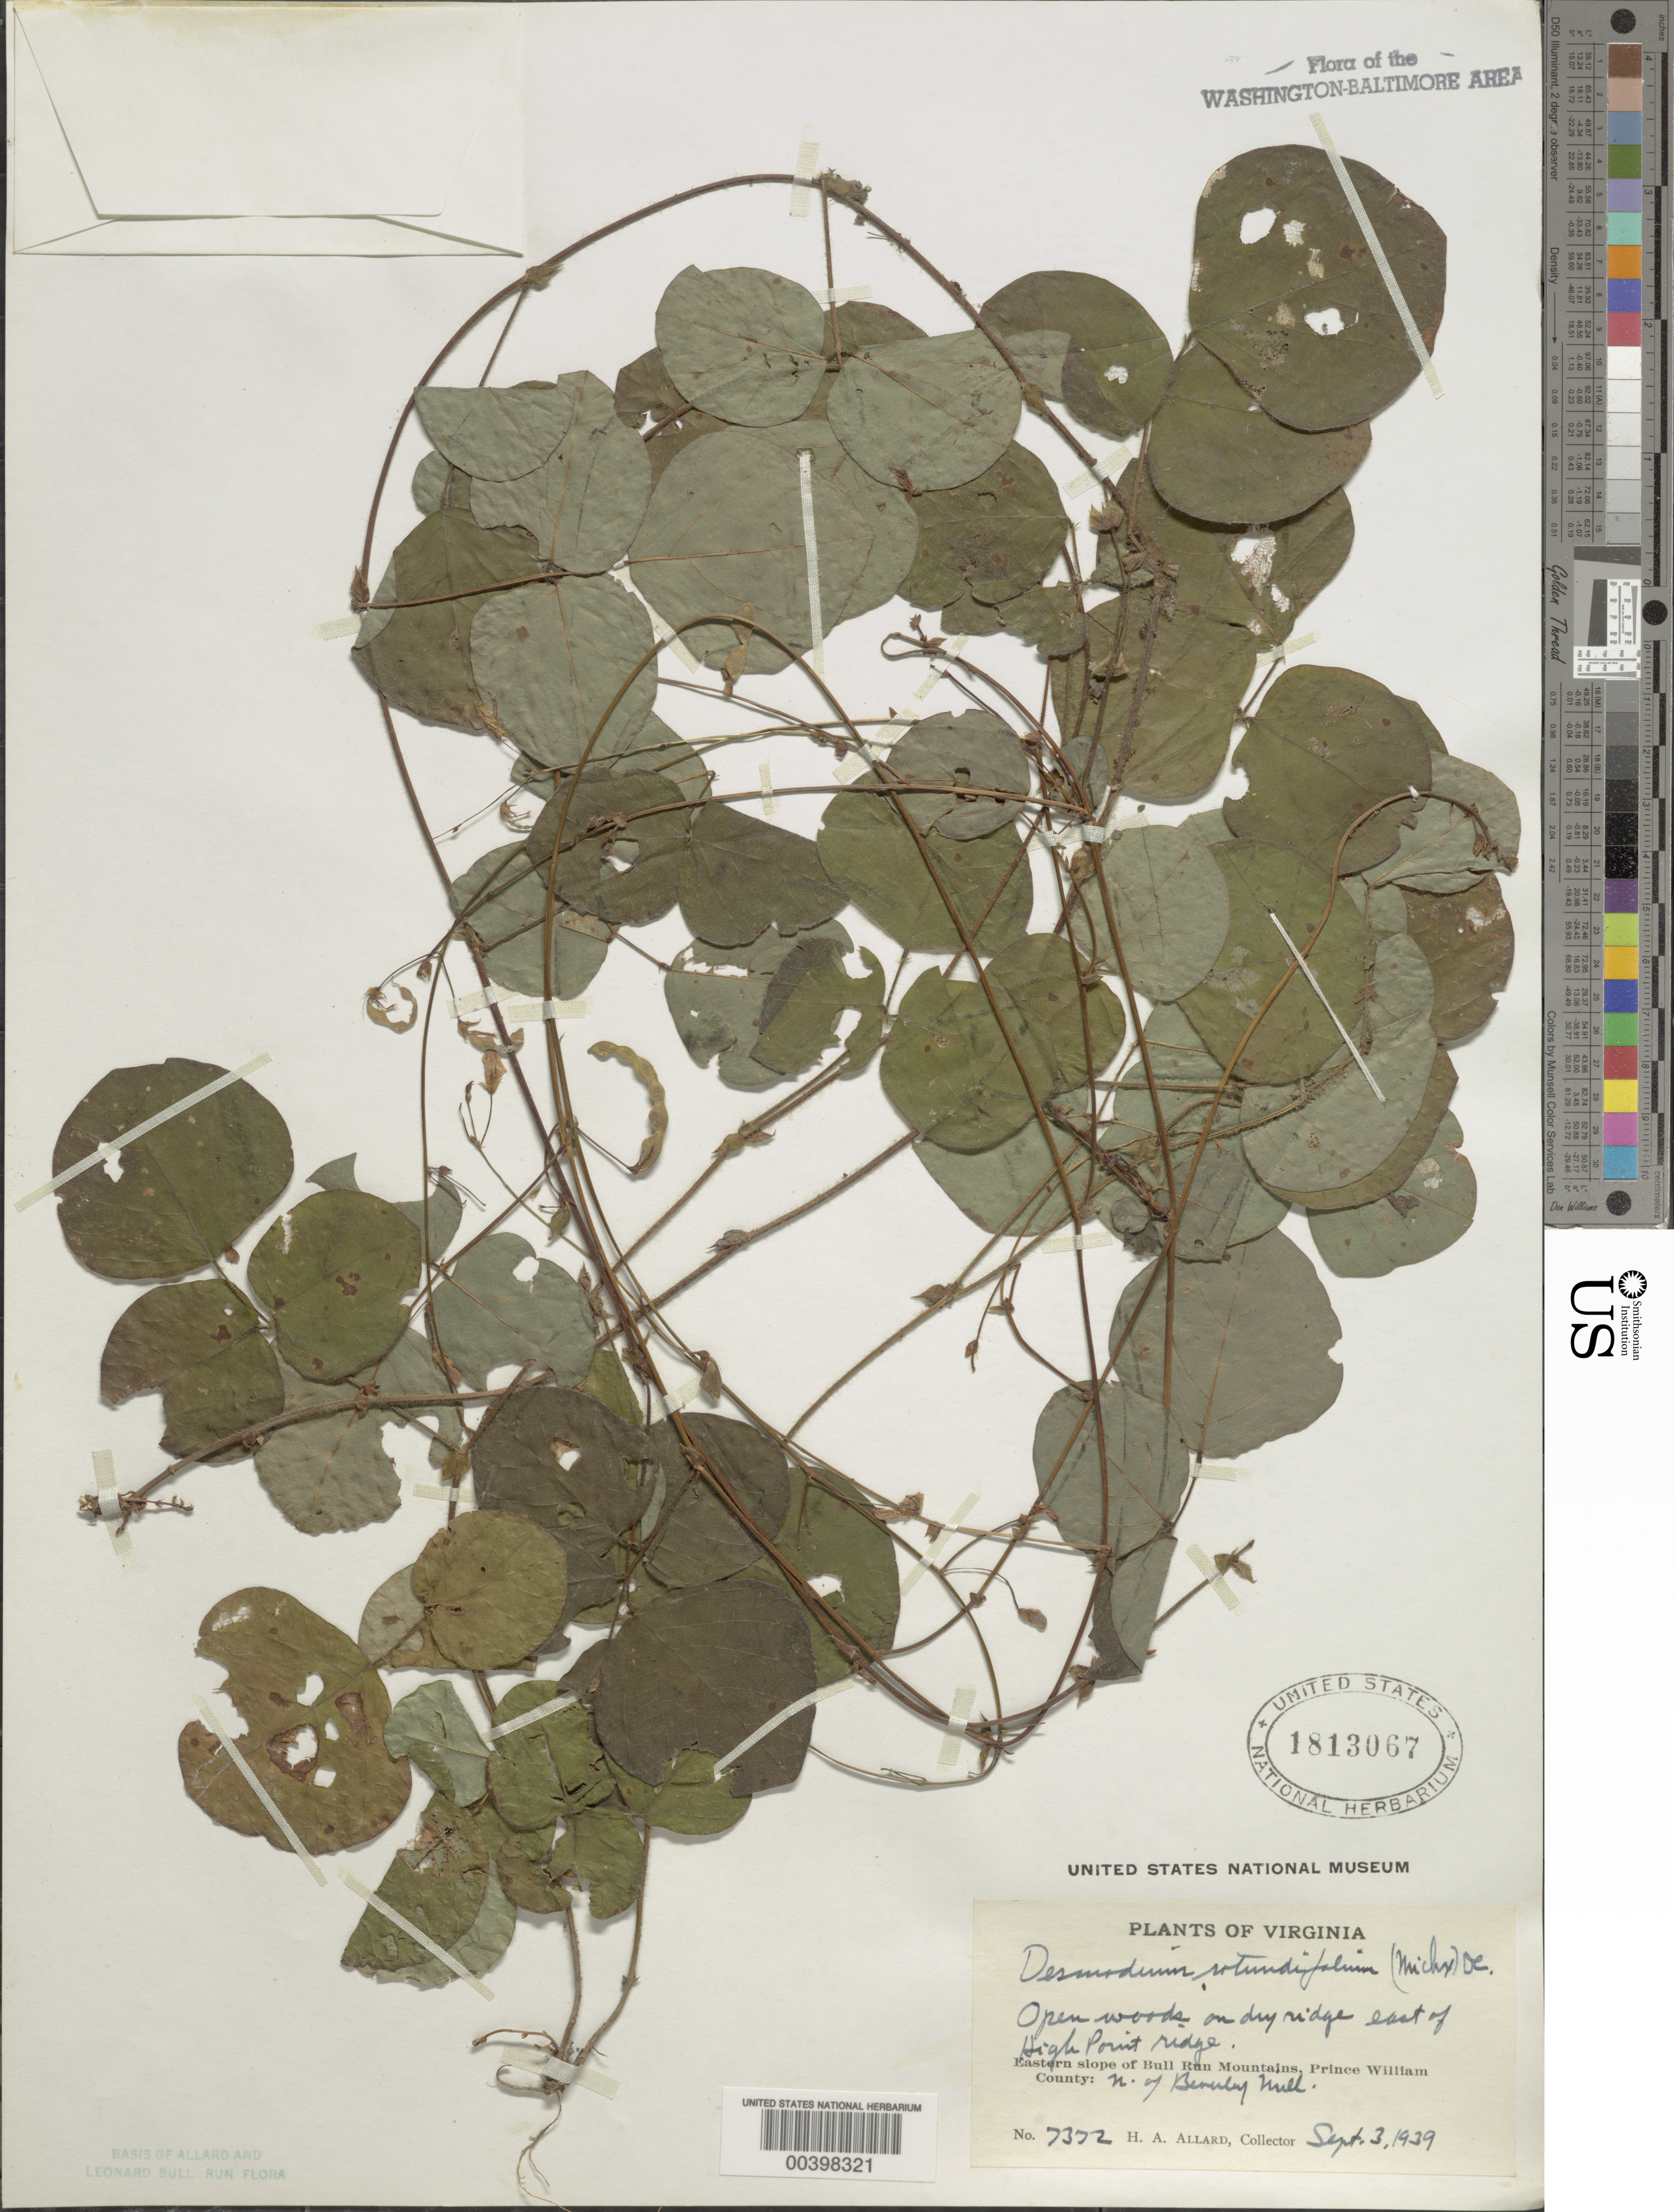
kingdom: Plantae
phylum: Tracheophyta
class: Magnoliopsida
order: Fabales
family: Fabaceae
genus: Desmodium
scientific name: Desmodium rotundifolium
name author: DC.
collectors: H. A. Allard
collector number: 7372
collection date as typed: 03 Sep 1939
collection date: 1939-09-03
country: United States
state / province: Virginia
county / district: Prince William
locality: North of Beverley Mill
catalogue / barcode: US 1813067